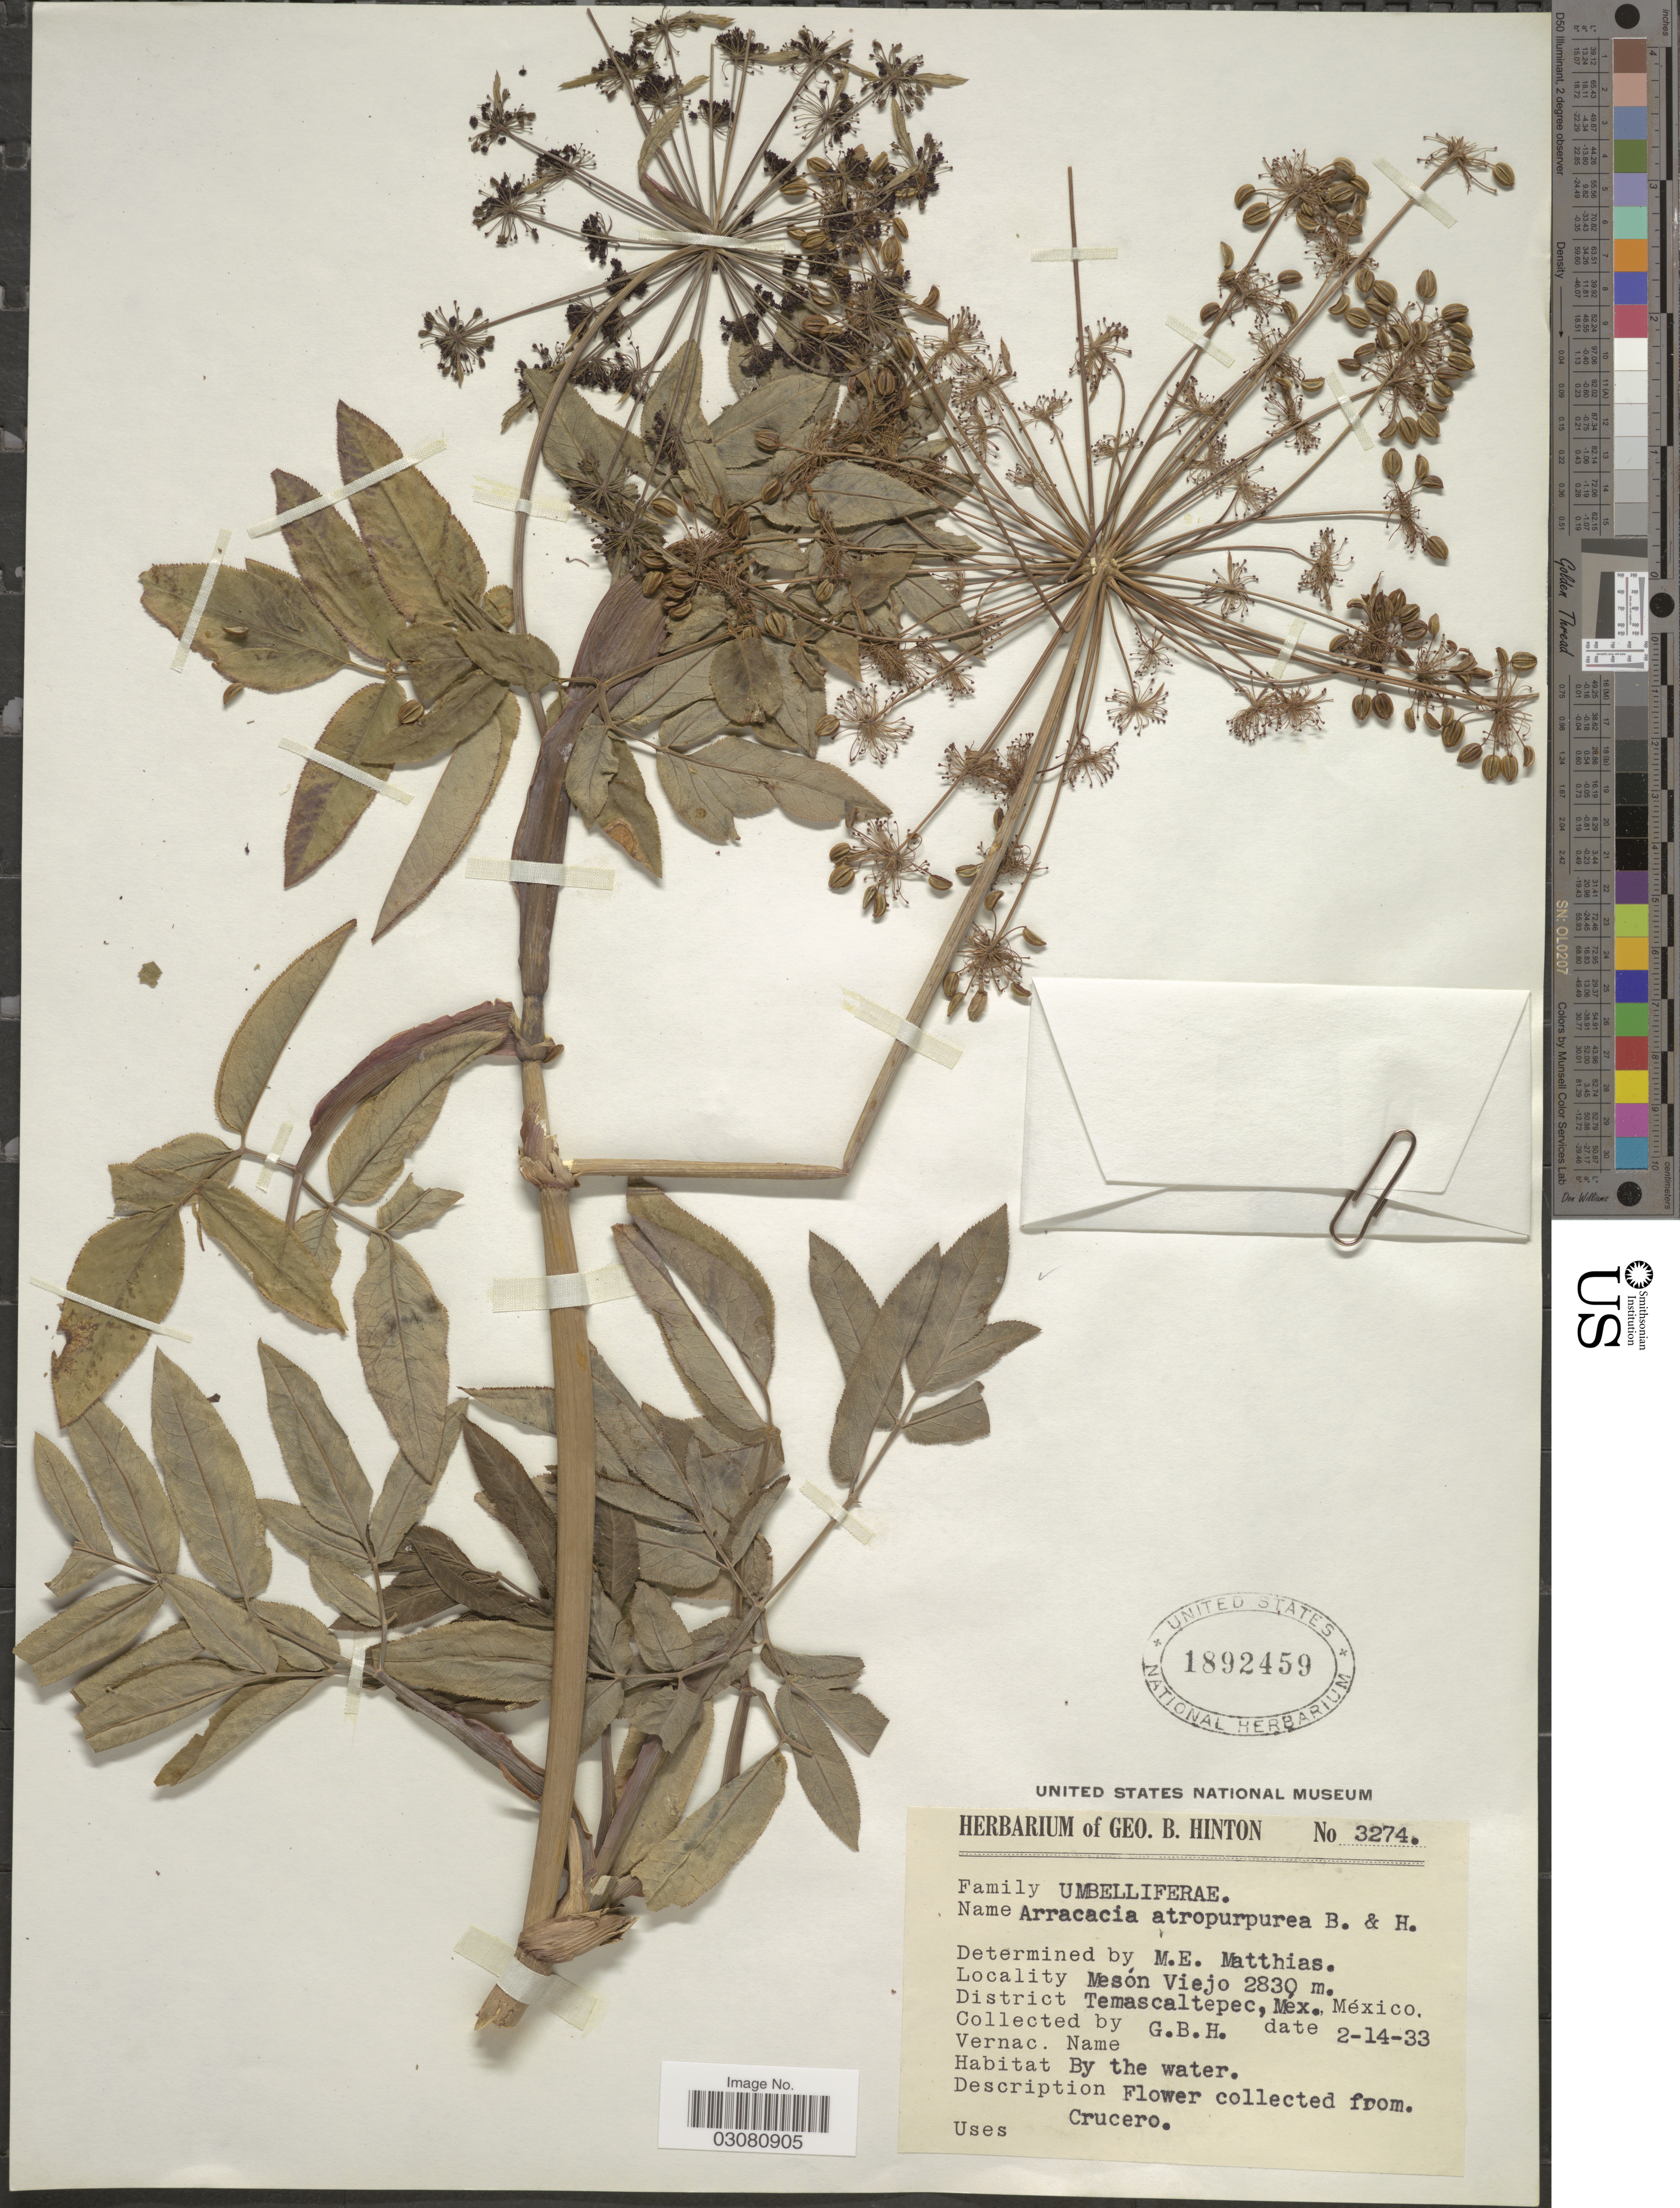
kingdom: Plantae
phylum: Tracheophyta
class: Magnoliopsida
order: Apiales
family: Apiaceae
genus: Arracacia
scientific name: Arracacia atropurpurea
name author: (Lehm.) Benth. & Hook. f. ex Hemsl.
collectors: G. B. Hinton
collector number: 3274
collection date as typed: Transcribed d/m/y: 14/2/33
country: Mexico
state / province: México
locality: Mesón Viejo. District Temascaltepec, Méx.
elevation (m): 2830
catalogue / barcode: US 1892459